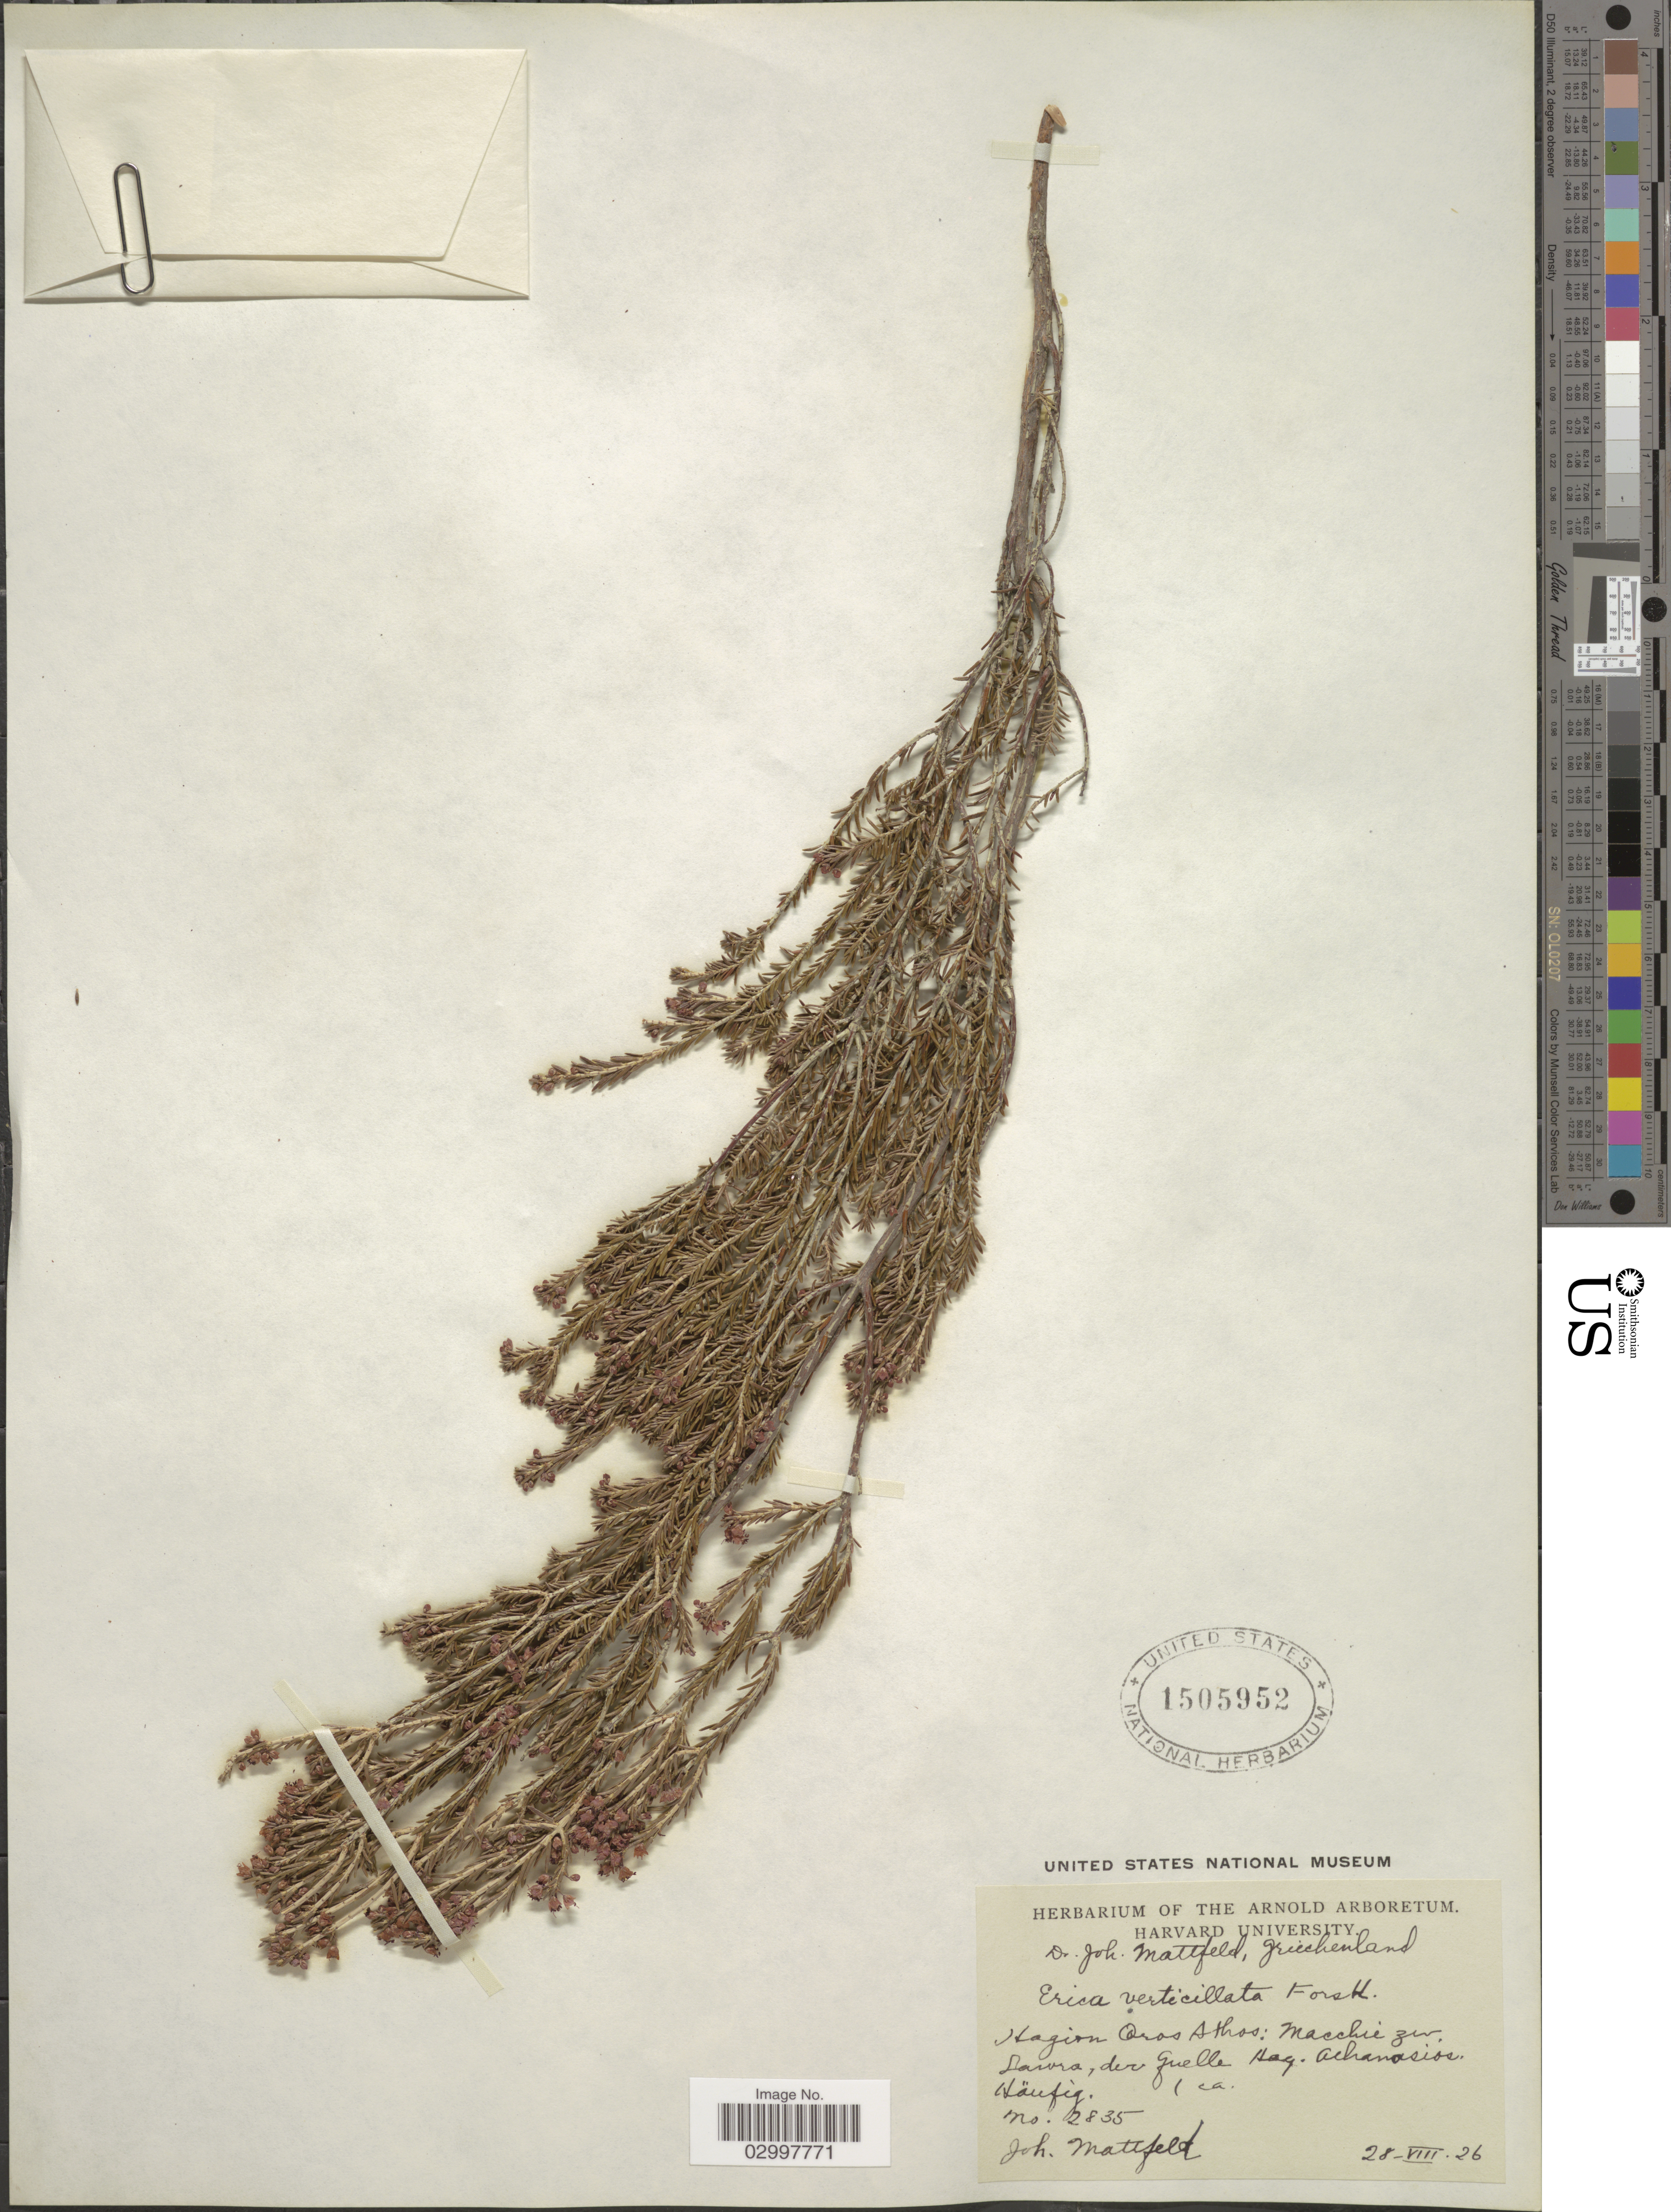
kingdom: Plantae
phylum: Tracheophyta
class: Magnoliopsida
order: Ericales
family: Ericaceae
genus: Erica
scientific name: Erica verticillata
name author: P.J. Bergius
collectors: J. Mattfeld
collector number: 2835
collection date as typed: Transcribed d/m/y: 28/8/26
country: Greece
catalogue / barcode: US 1505952